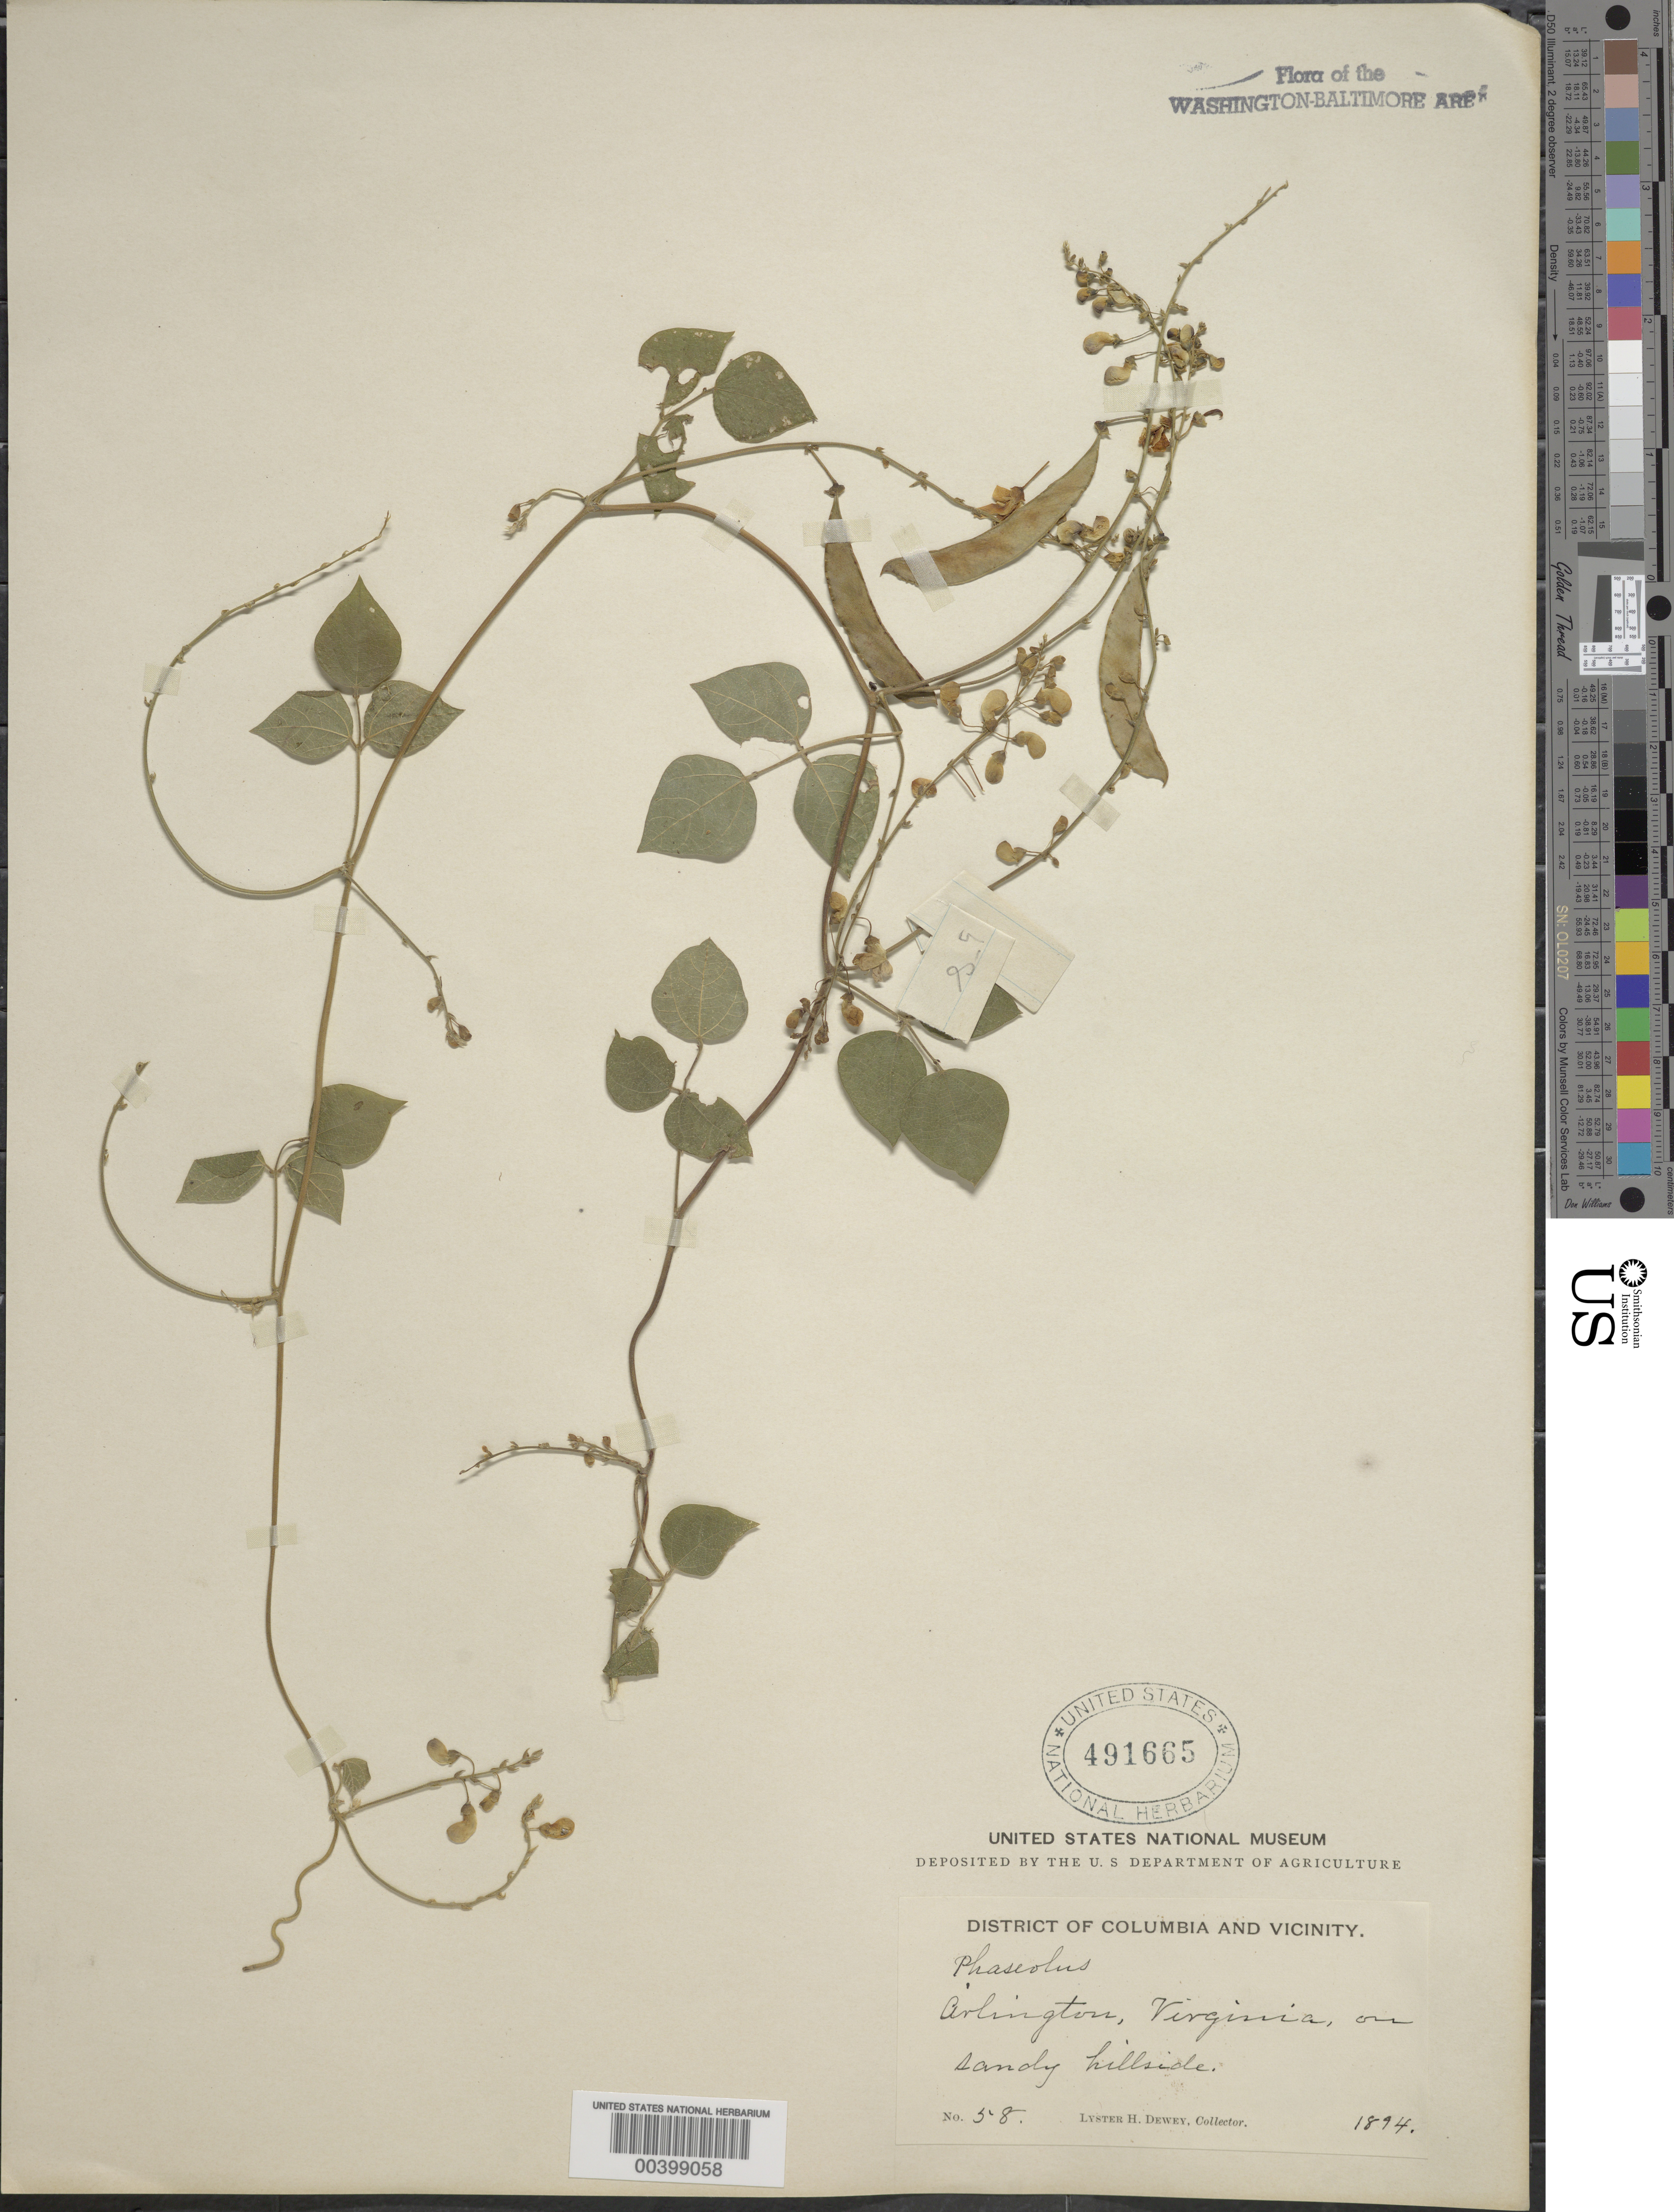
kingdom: Plantae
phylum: Tracheophyta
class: Magnoliopsida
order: Fabales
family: Fabaceae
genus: Phaseolus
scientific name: Phaseolus polystachios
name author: (L.) Britton, Stearns & Poggenb.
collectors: L. H. Dewey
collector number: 58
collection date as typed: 1894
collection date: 1894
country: United States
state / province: Virginia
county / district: Arlington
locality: Arlington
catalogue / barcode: US 491665